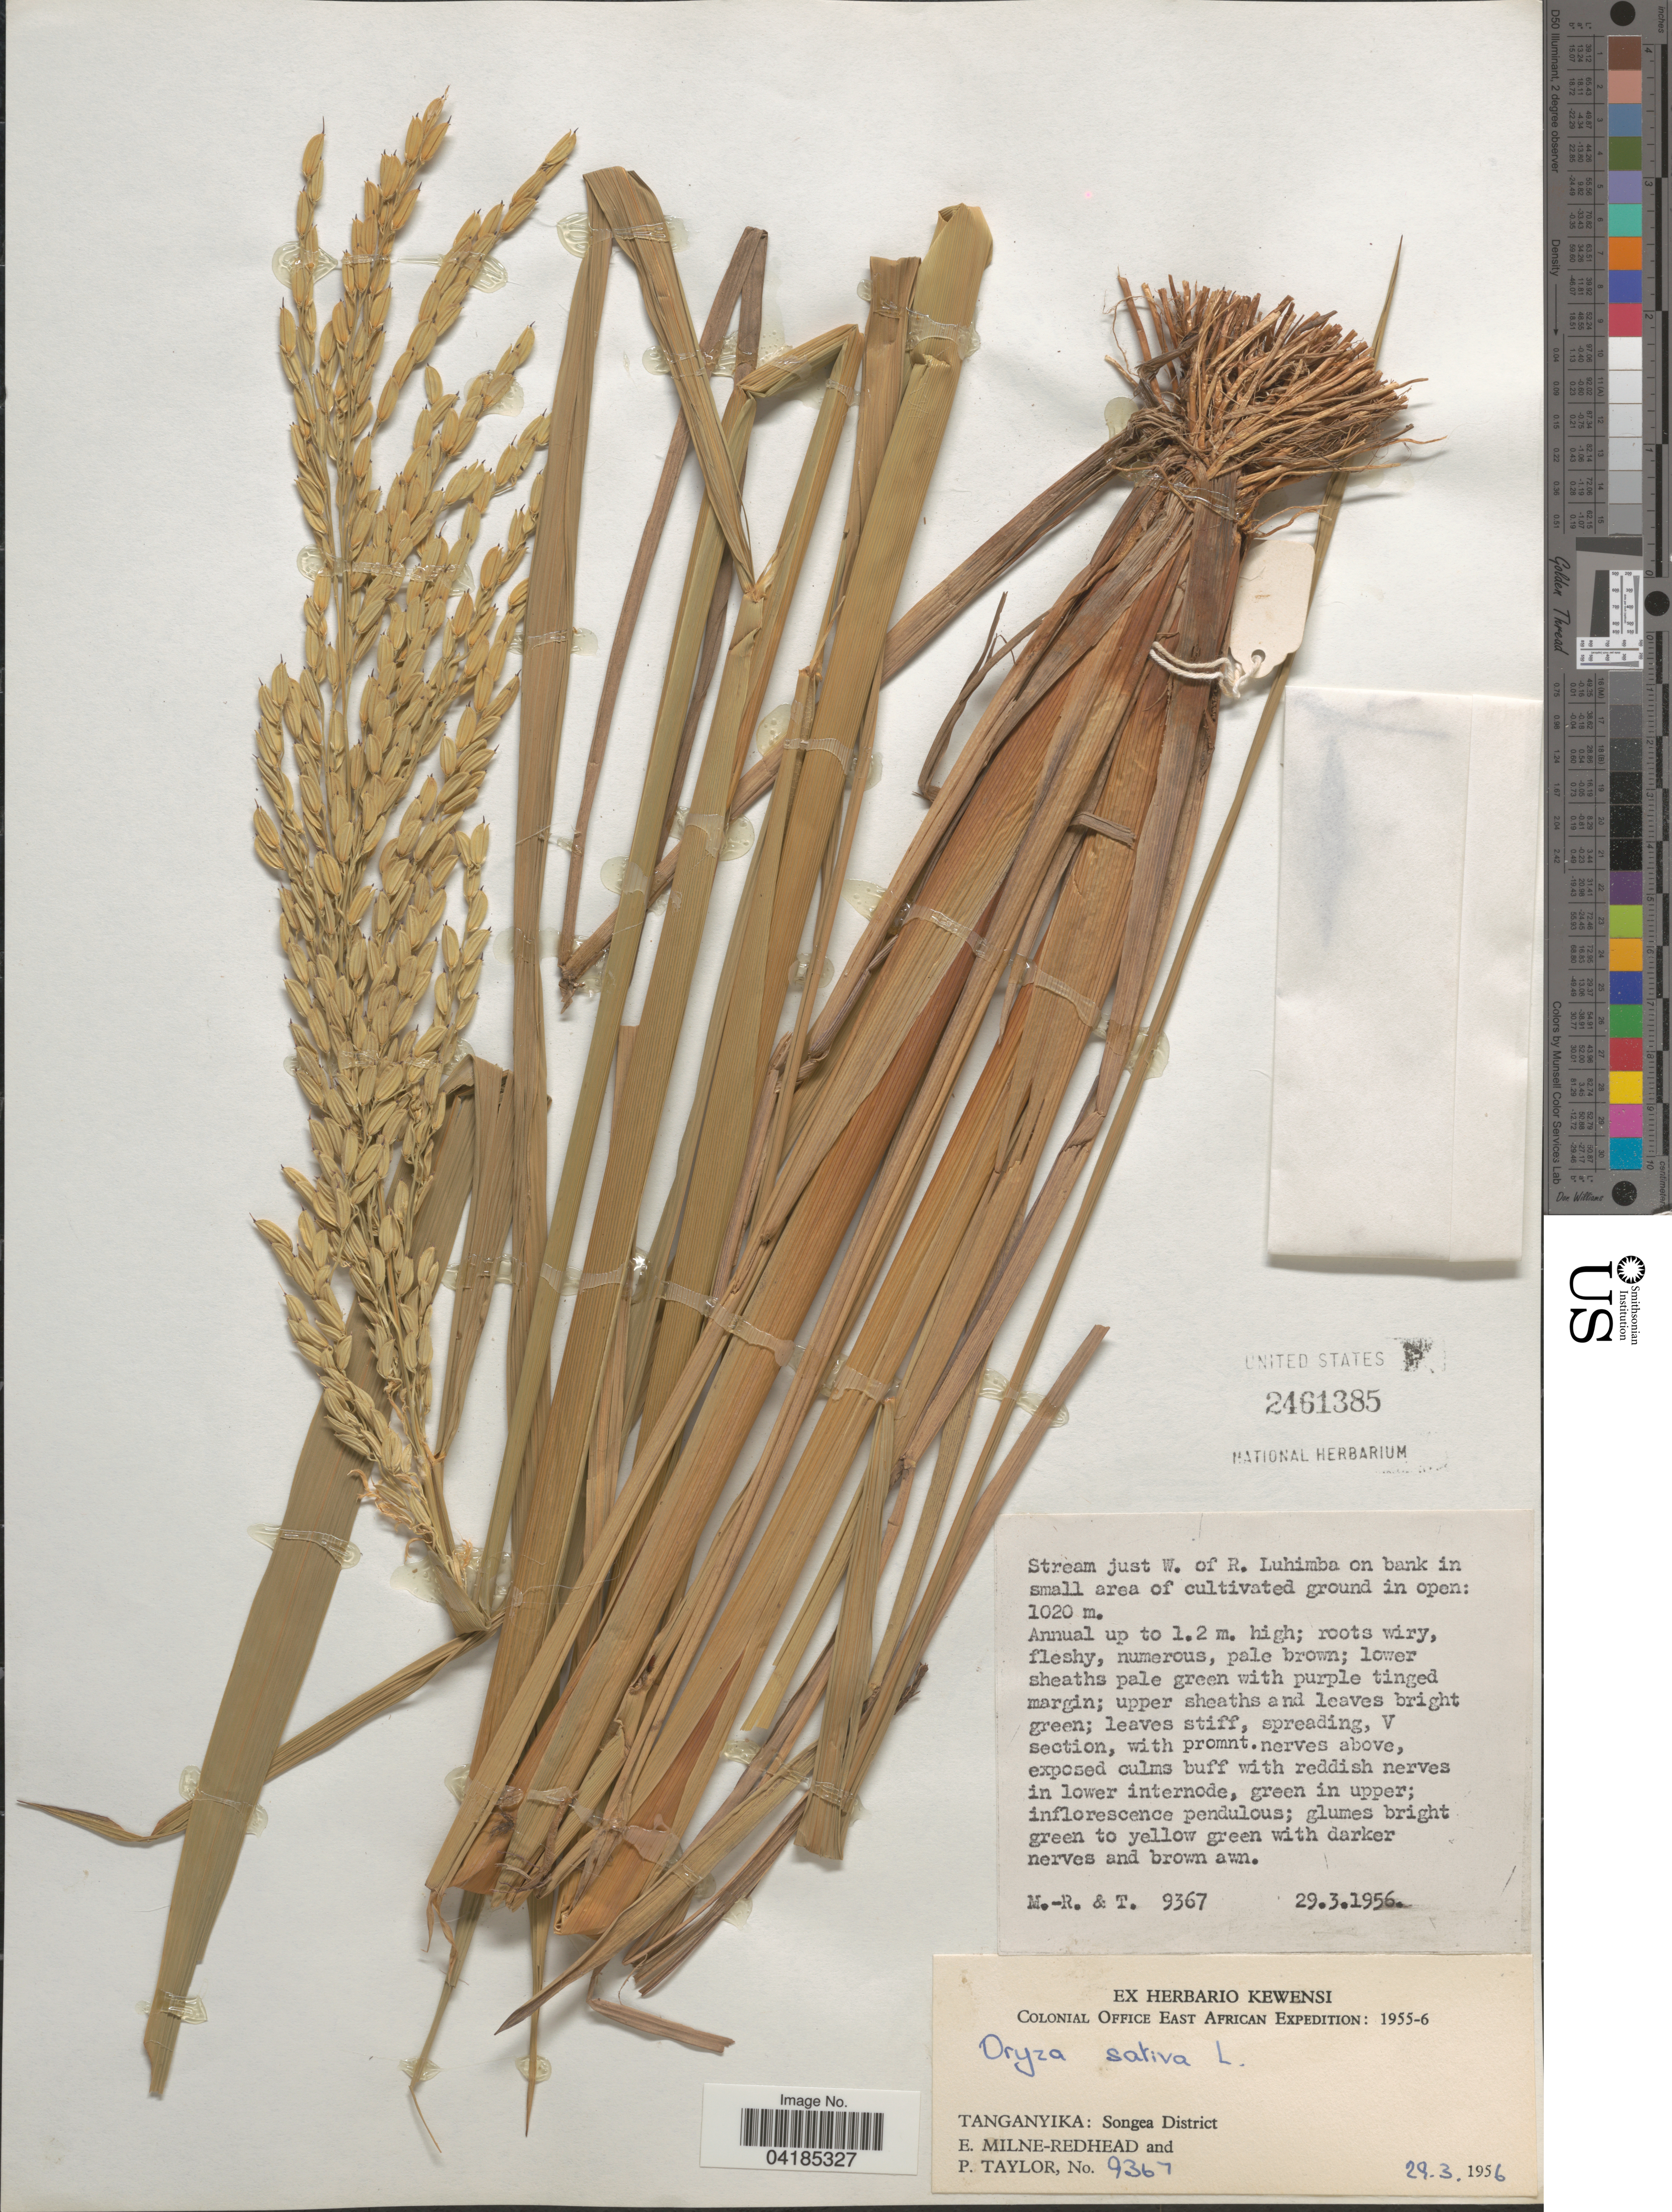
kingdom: Plantae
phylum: Tracheophyta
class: Liliopsida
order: Poales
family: Poaceae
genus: Oryza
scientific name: Oryza sativa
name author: L.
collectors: E. W. Milne-Redhead & P. Taylor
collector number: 9367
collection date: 1956-03-29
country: Tanzania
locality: Colonial Office East African Expedition: 1955-6. Tanganyika: Songea District. Stream just W. of R. Luhimba on bank in small area of cultivated ground in open.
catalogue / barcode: US 2461385